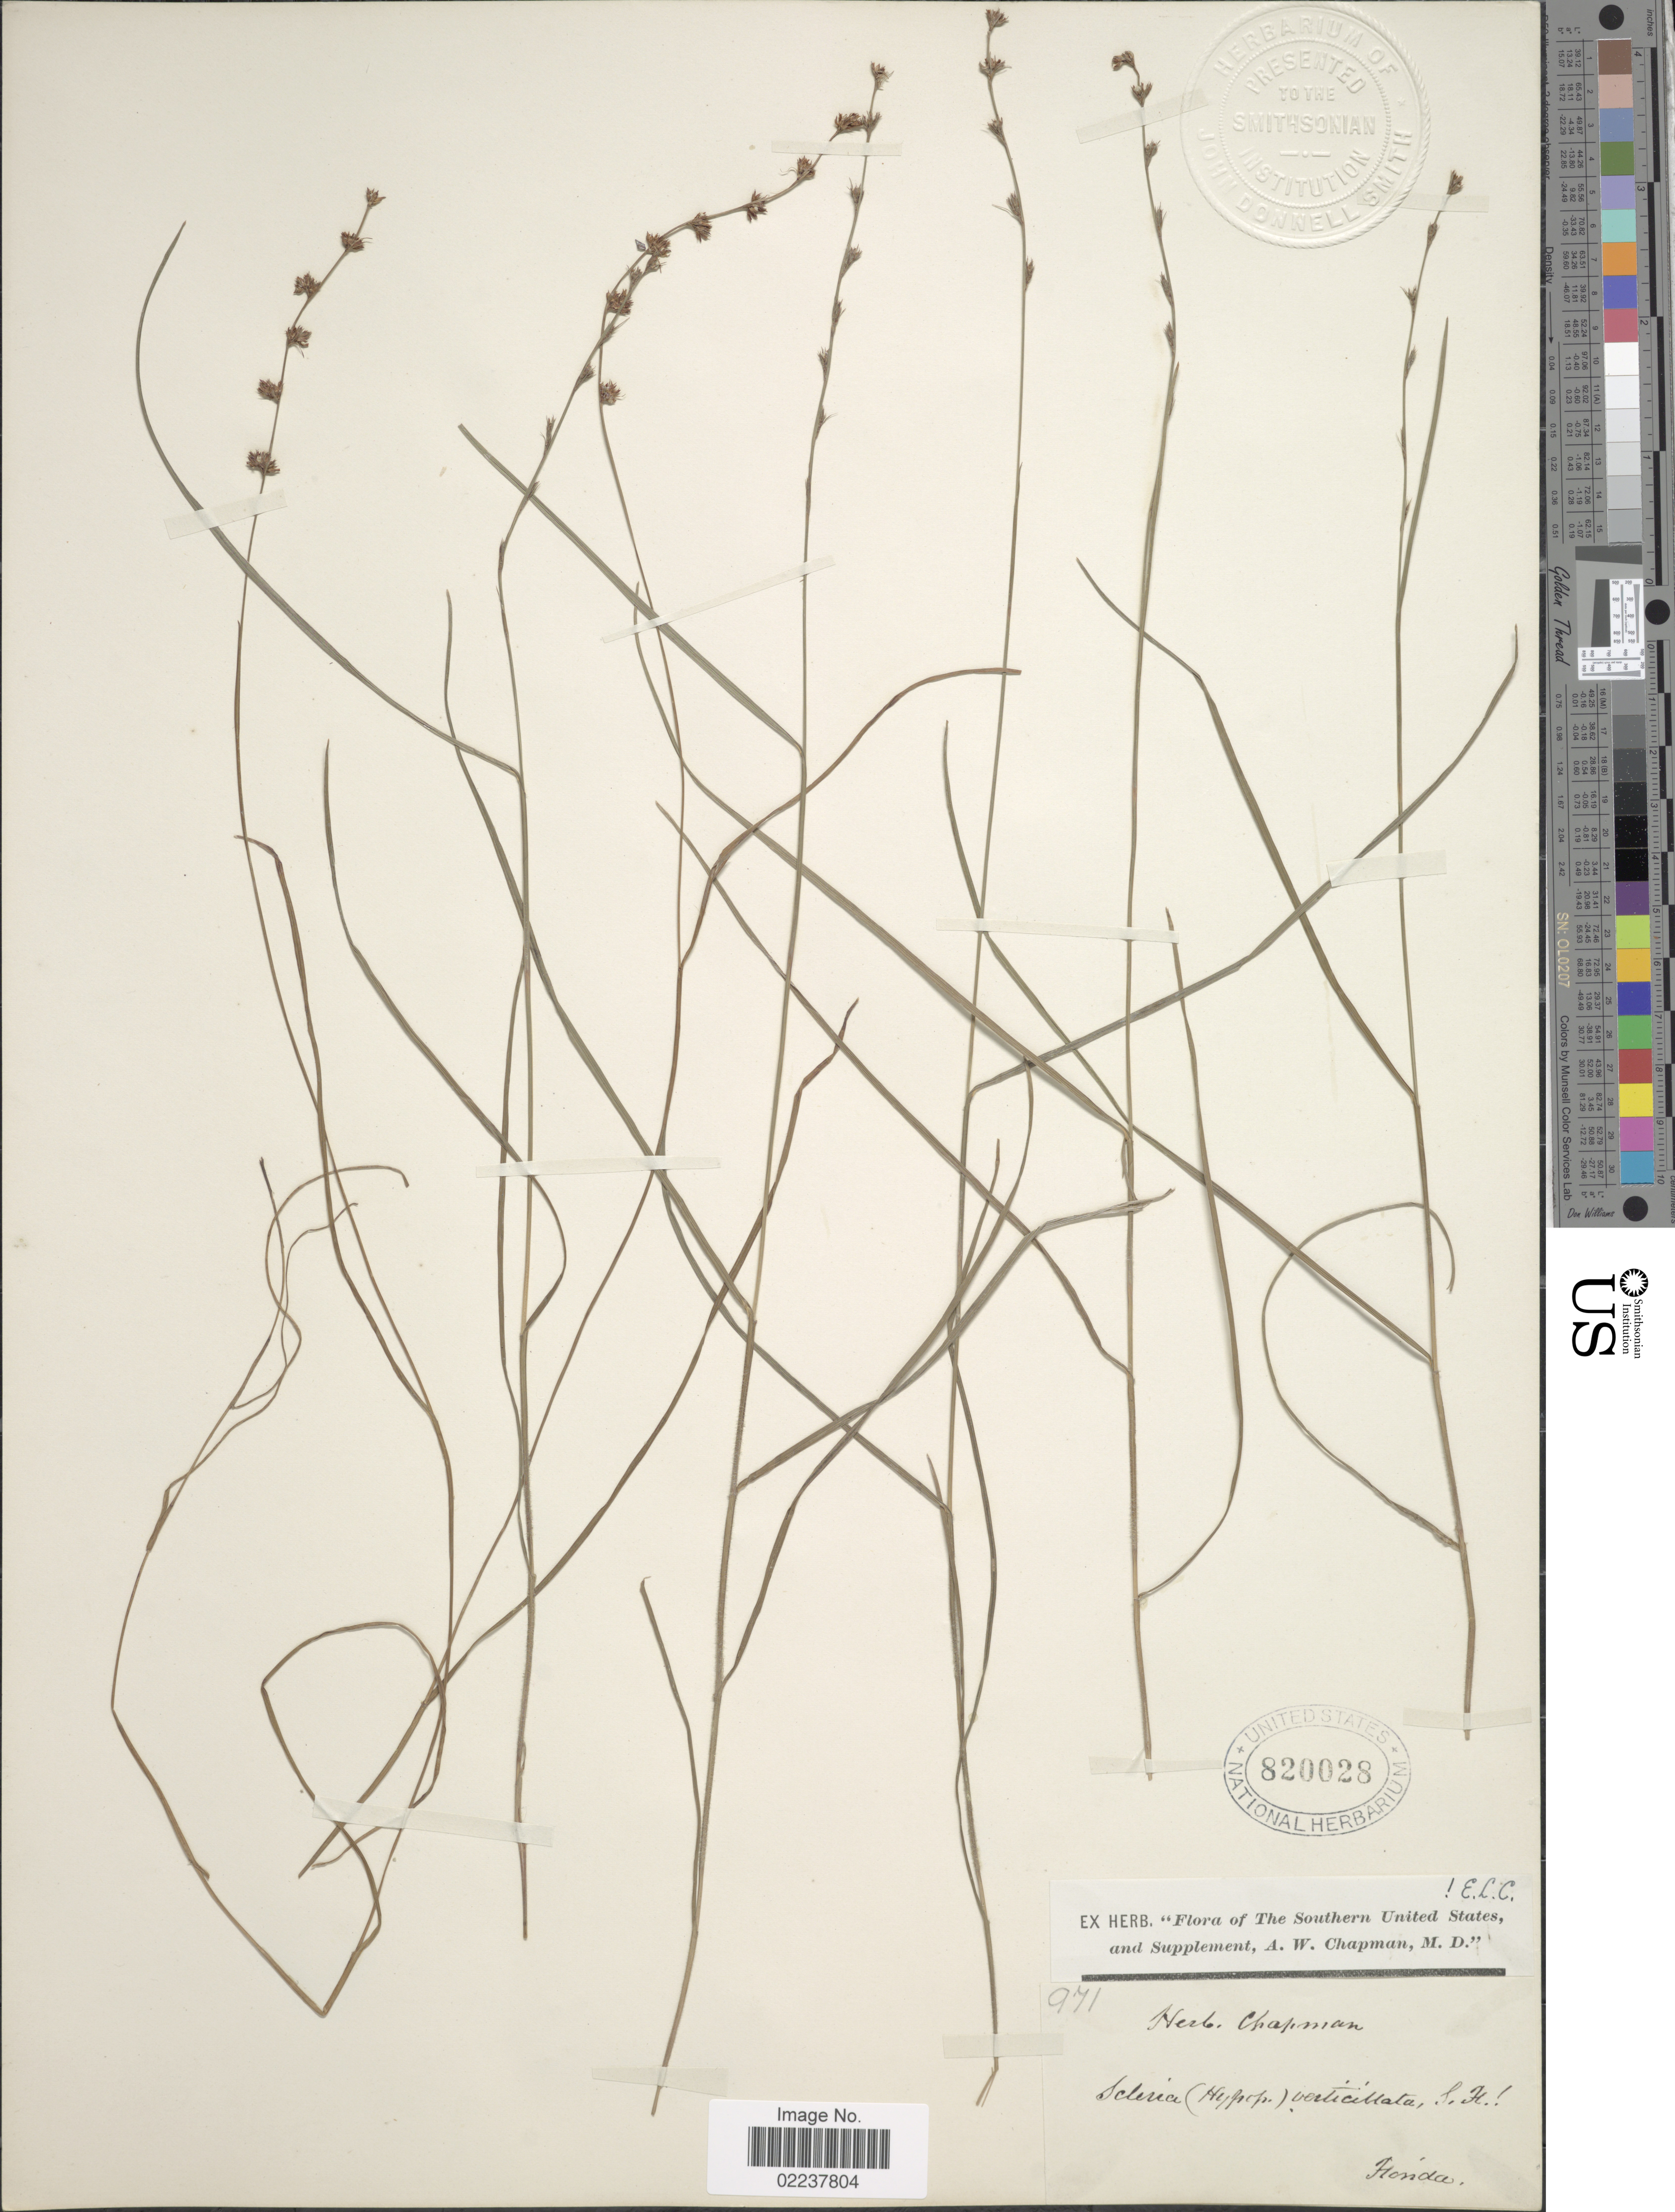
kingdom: Plantae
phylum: Tracheophyta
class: Liliopsida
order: Poales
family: Cyperaceae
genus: Scleria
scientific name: Scleria verticillata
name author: Muhl. ex Willd.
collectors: ex herb. Chapman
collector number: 971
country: United States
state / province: Florida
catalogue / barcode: US 820028